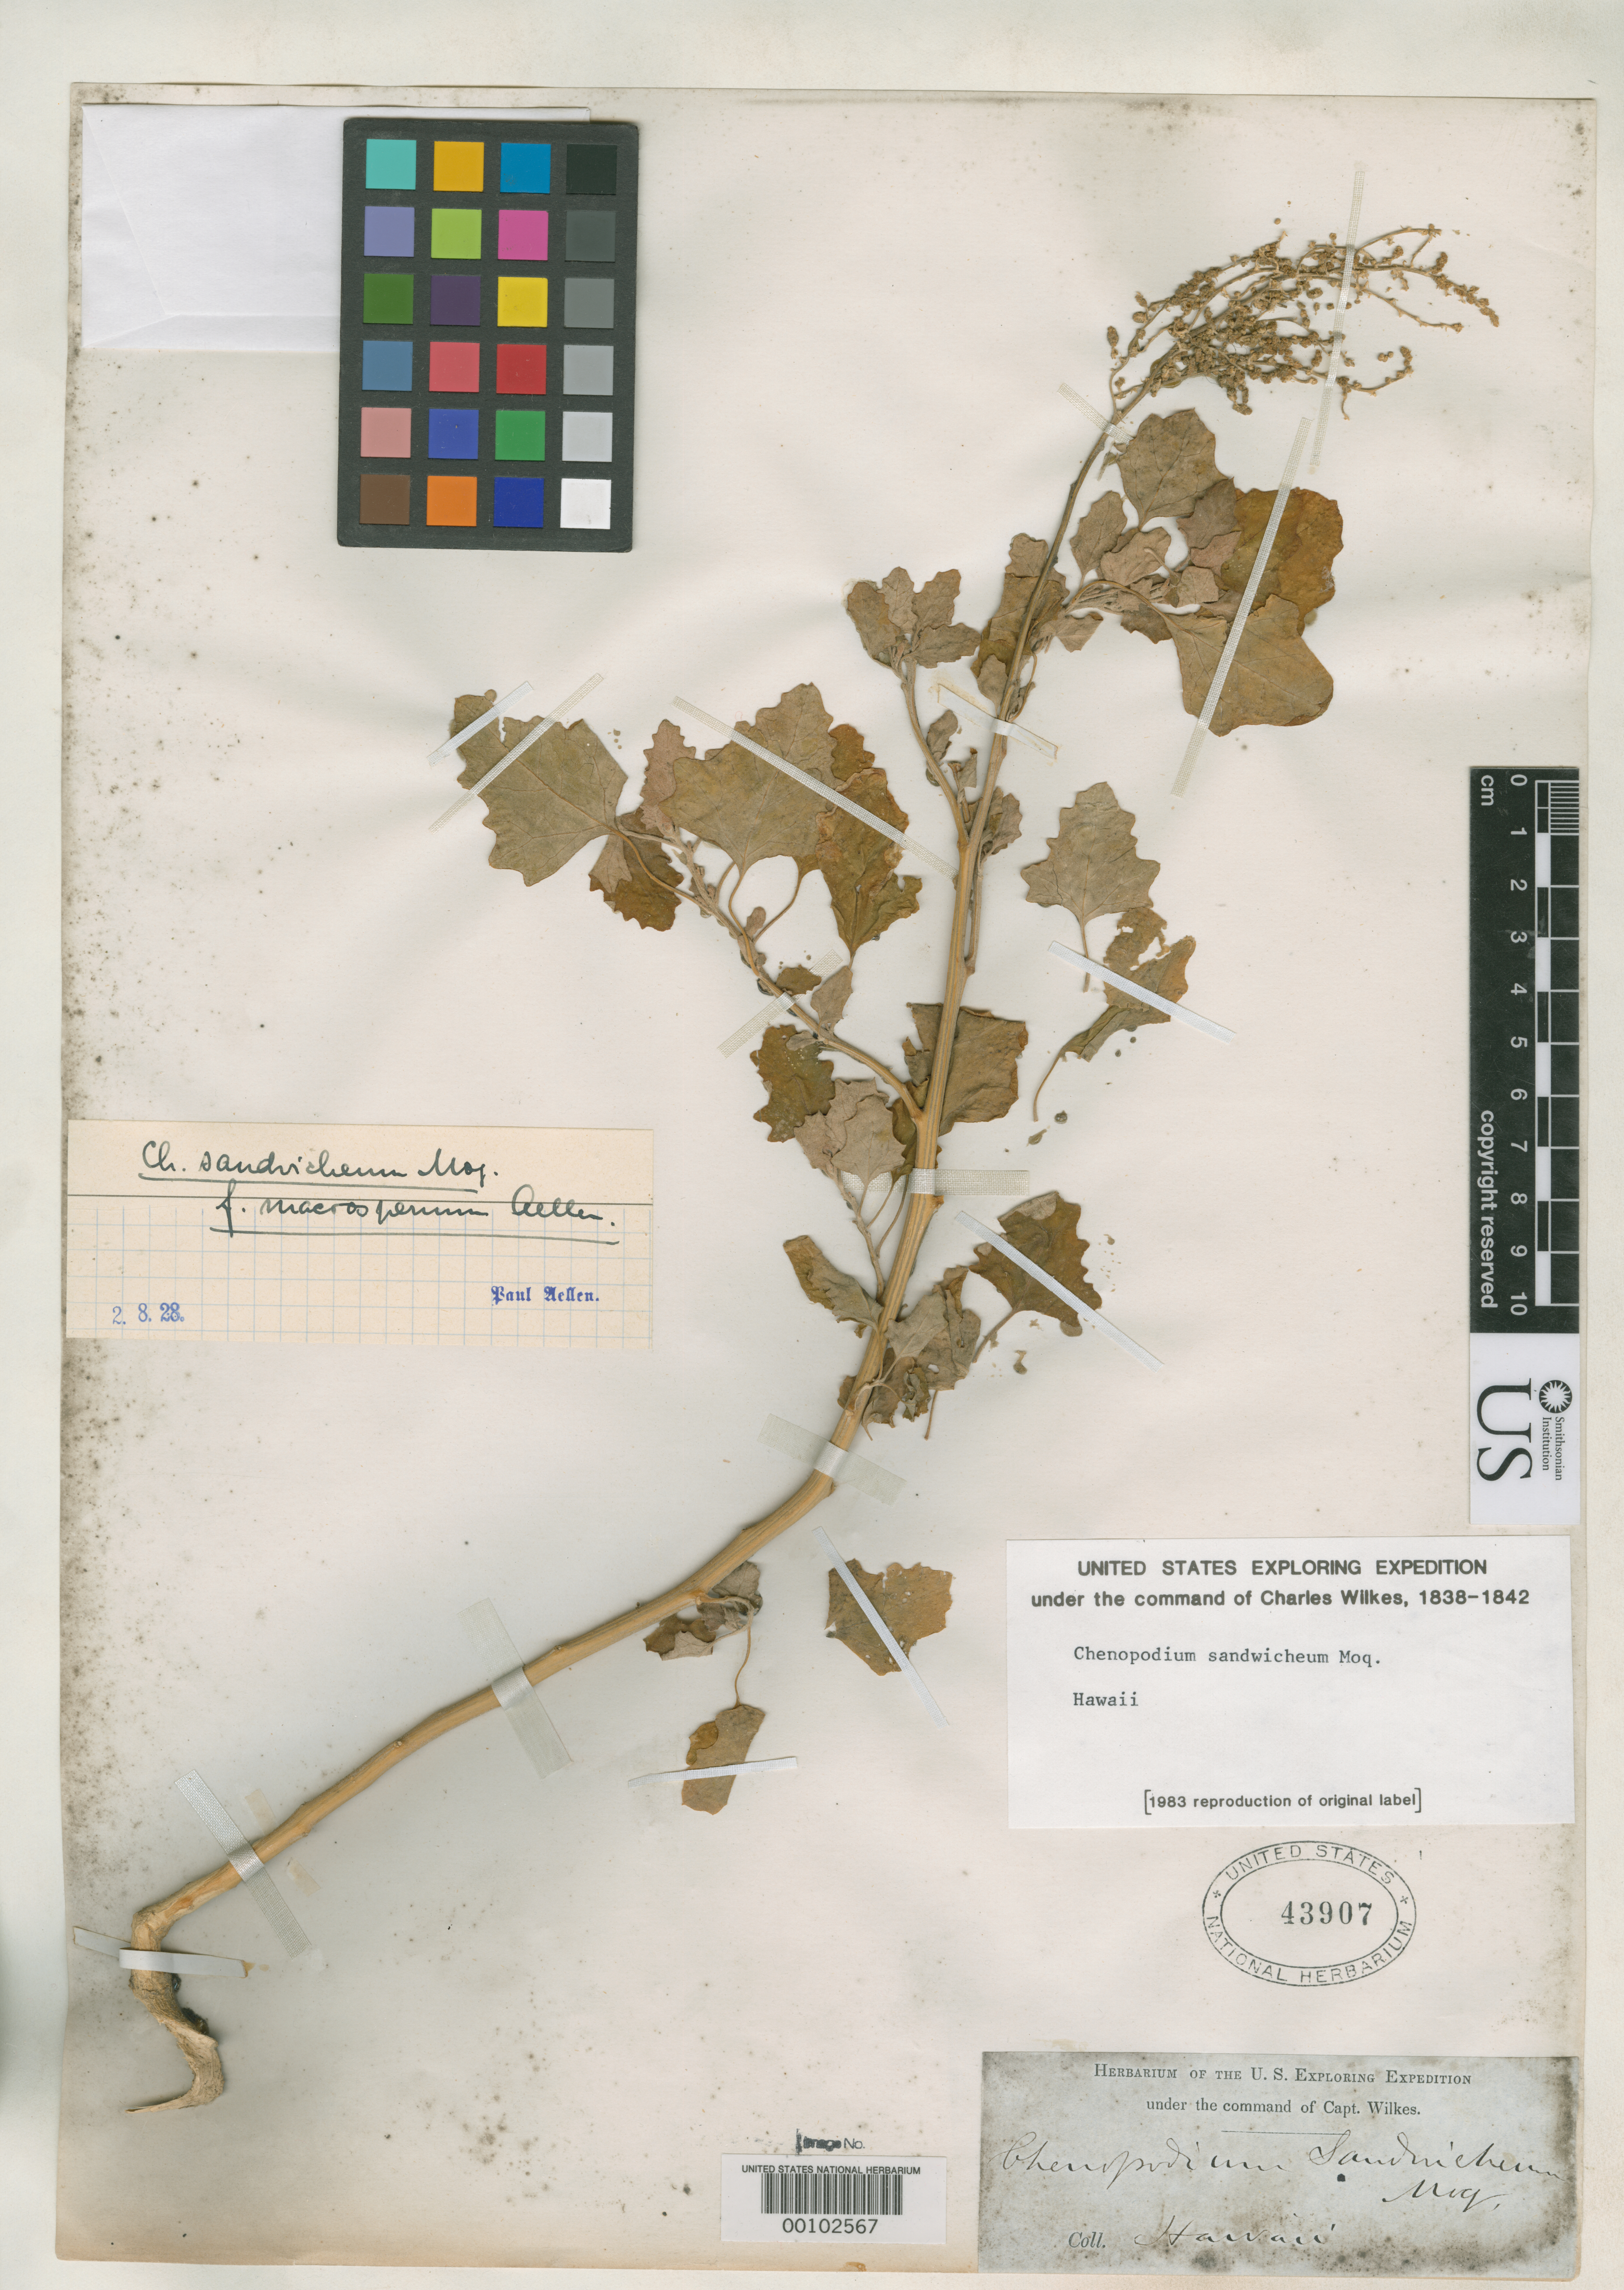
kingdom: Plantae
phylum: Tracheophyta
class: Magnoliopsida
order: Caryophyllales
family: Amaranthaceae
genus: Chenopodium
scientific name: Chenopodium sandwicheum f. macrospermum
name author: Aellen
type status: Holotype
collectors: Wilkes Explor. Exped.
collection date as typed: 1838 to -- --- 1842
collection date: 1838/1842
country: United States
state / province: Hawaii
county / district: Maui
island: Maui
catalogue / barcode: US 43907